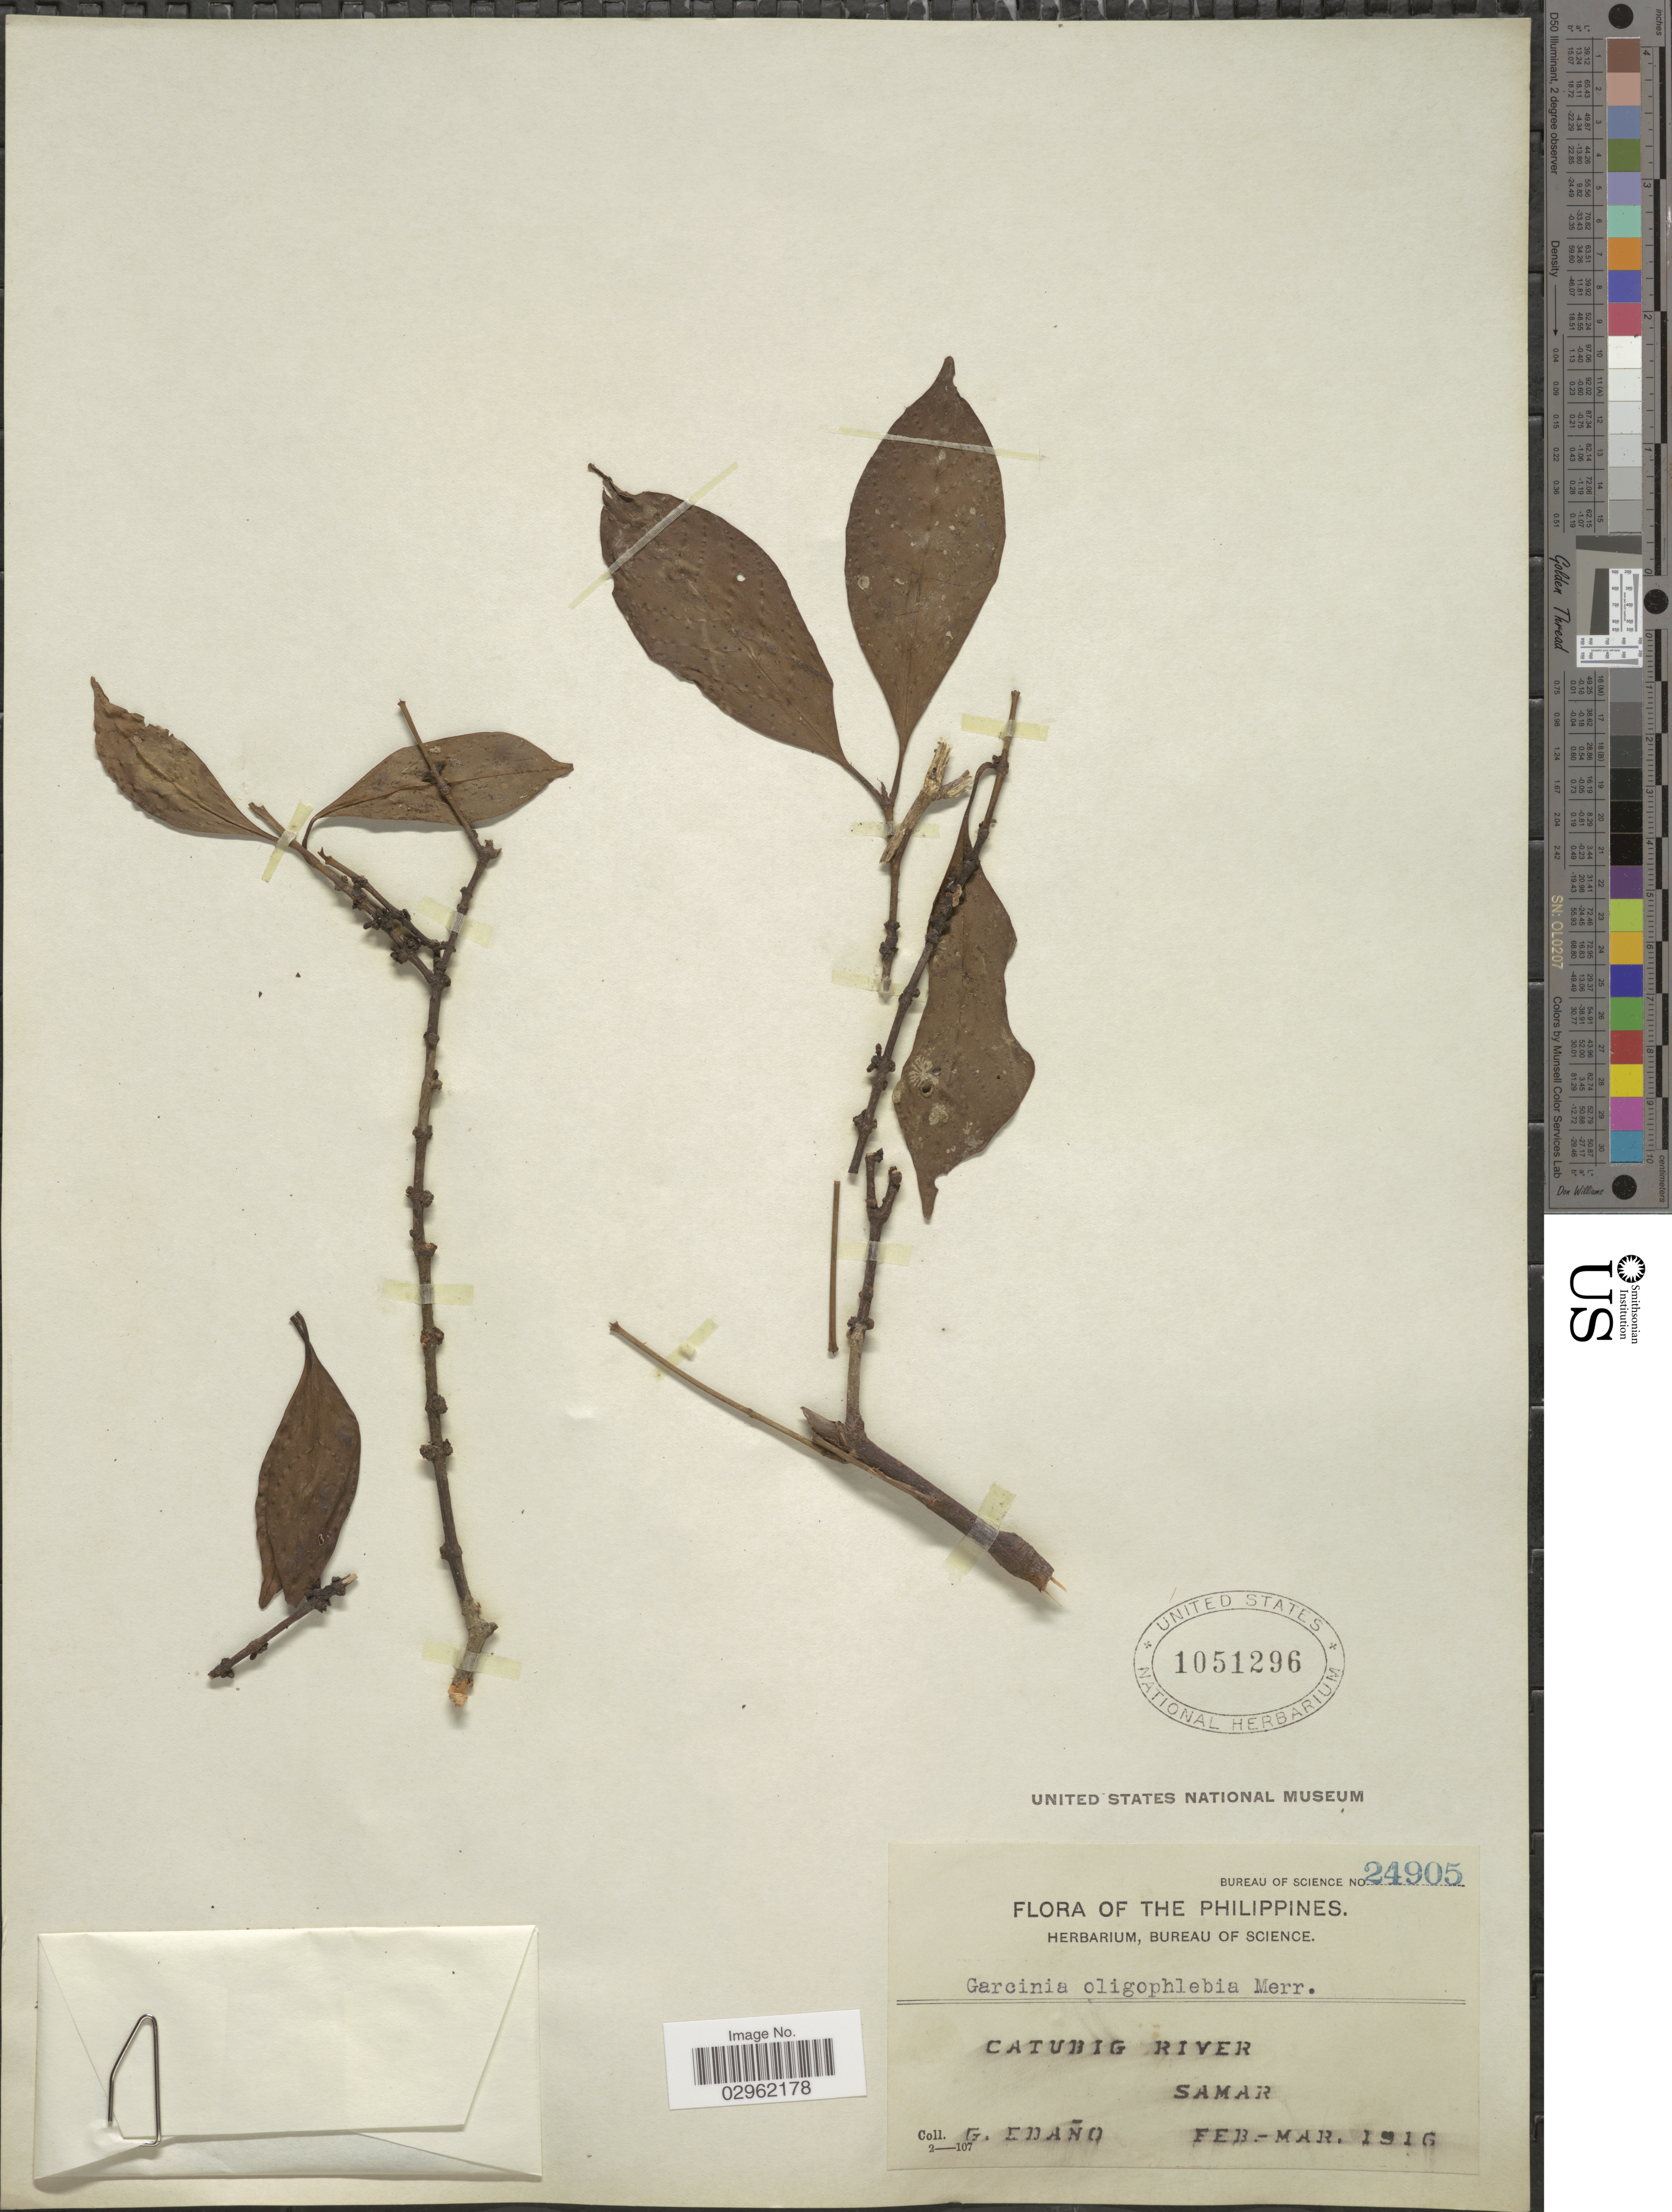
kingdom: Plantae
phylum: Tracheophyta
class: Magnoliopsida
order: Malpighiales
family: Clusiaceae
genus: Garcinia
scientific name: Garcinia oligophlebia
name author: Merr.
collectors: G. Edaño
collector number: Bureau of Science 24905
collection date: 1916-02/1916-03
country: Philippines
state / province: Eastern Visayas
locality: Catubig River, Samar.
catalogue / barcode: US 1051296